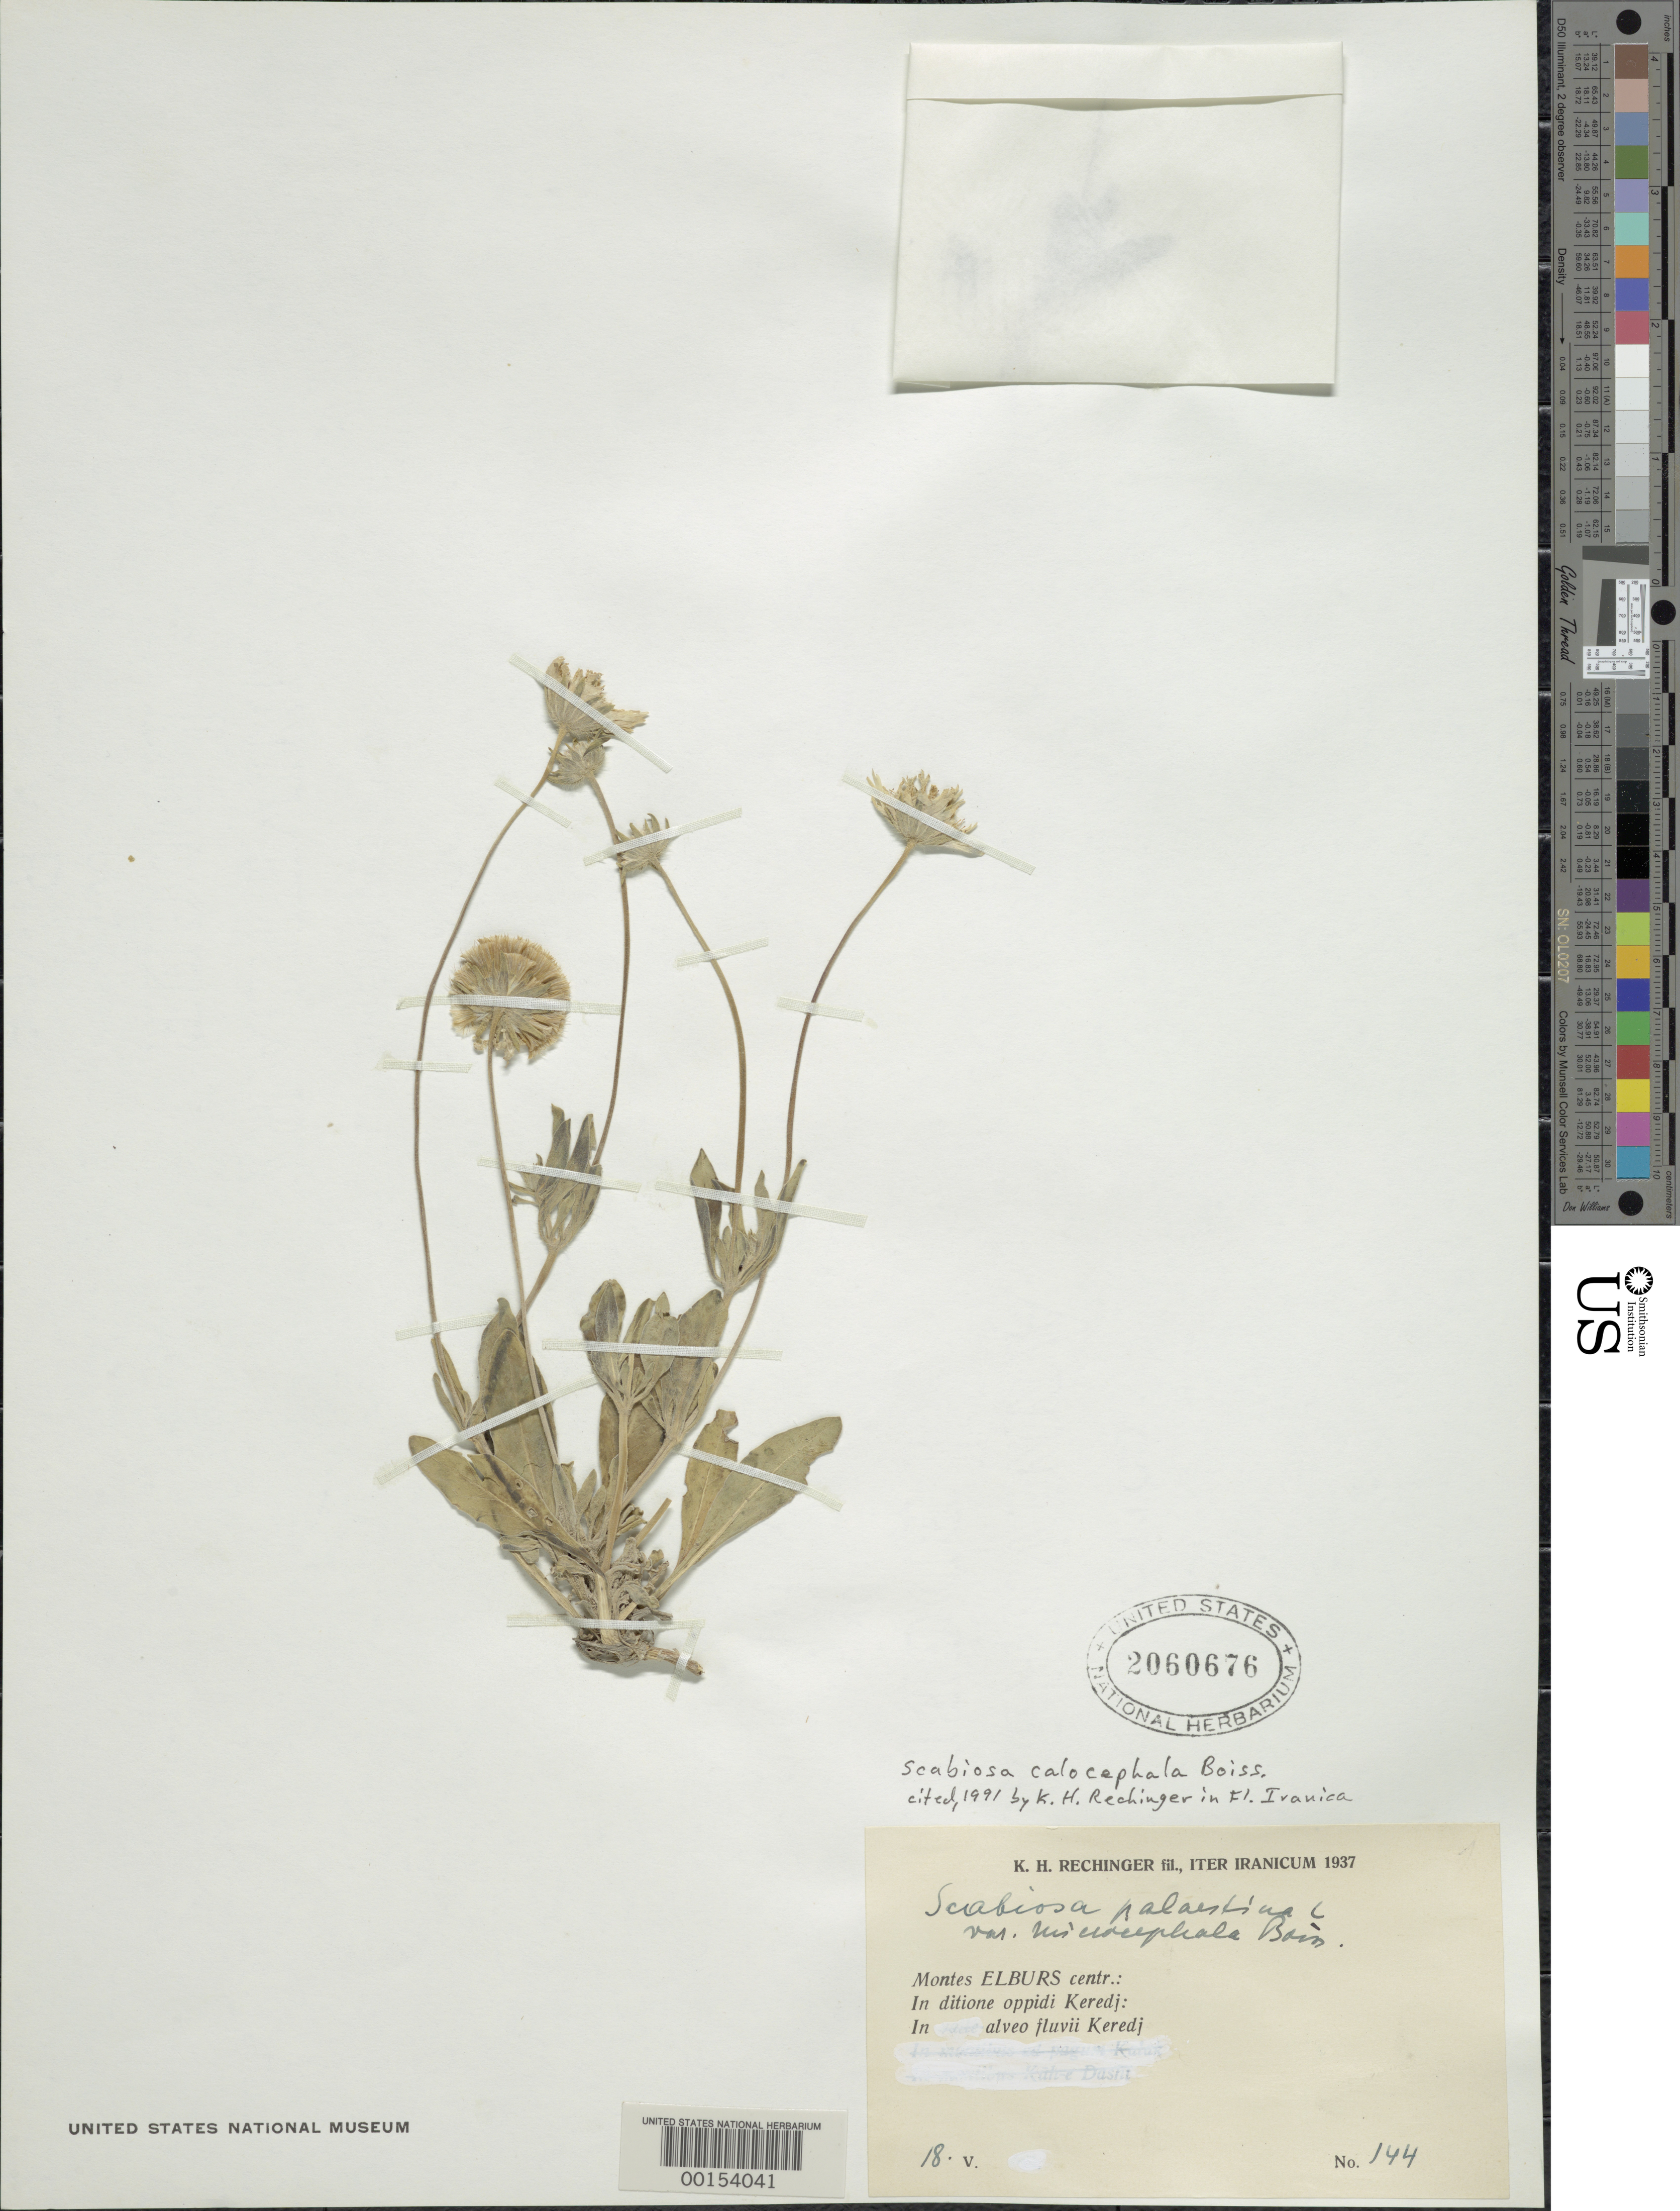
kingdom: Plantae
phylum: Tracheophyta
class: Magnoliopsida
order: Dipsacales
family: Caprifoliaceae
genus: Scabiosa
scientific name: Scabiosa calocephala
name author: Boiss.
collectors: K. H. Rechinger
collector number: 144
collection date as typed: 18 May 1937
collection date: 1937-05-18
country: Iran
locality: Montes Elburs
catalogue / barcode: US 2060676